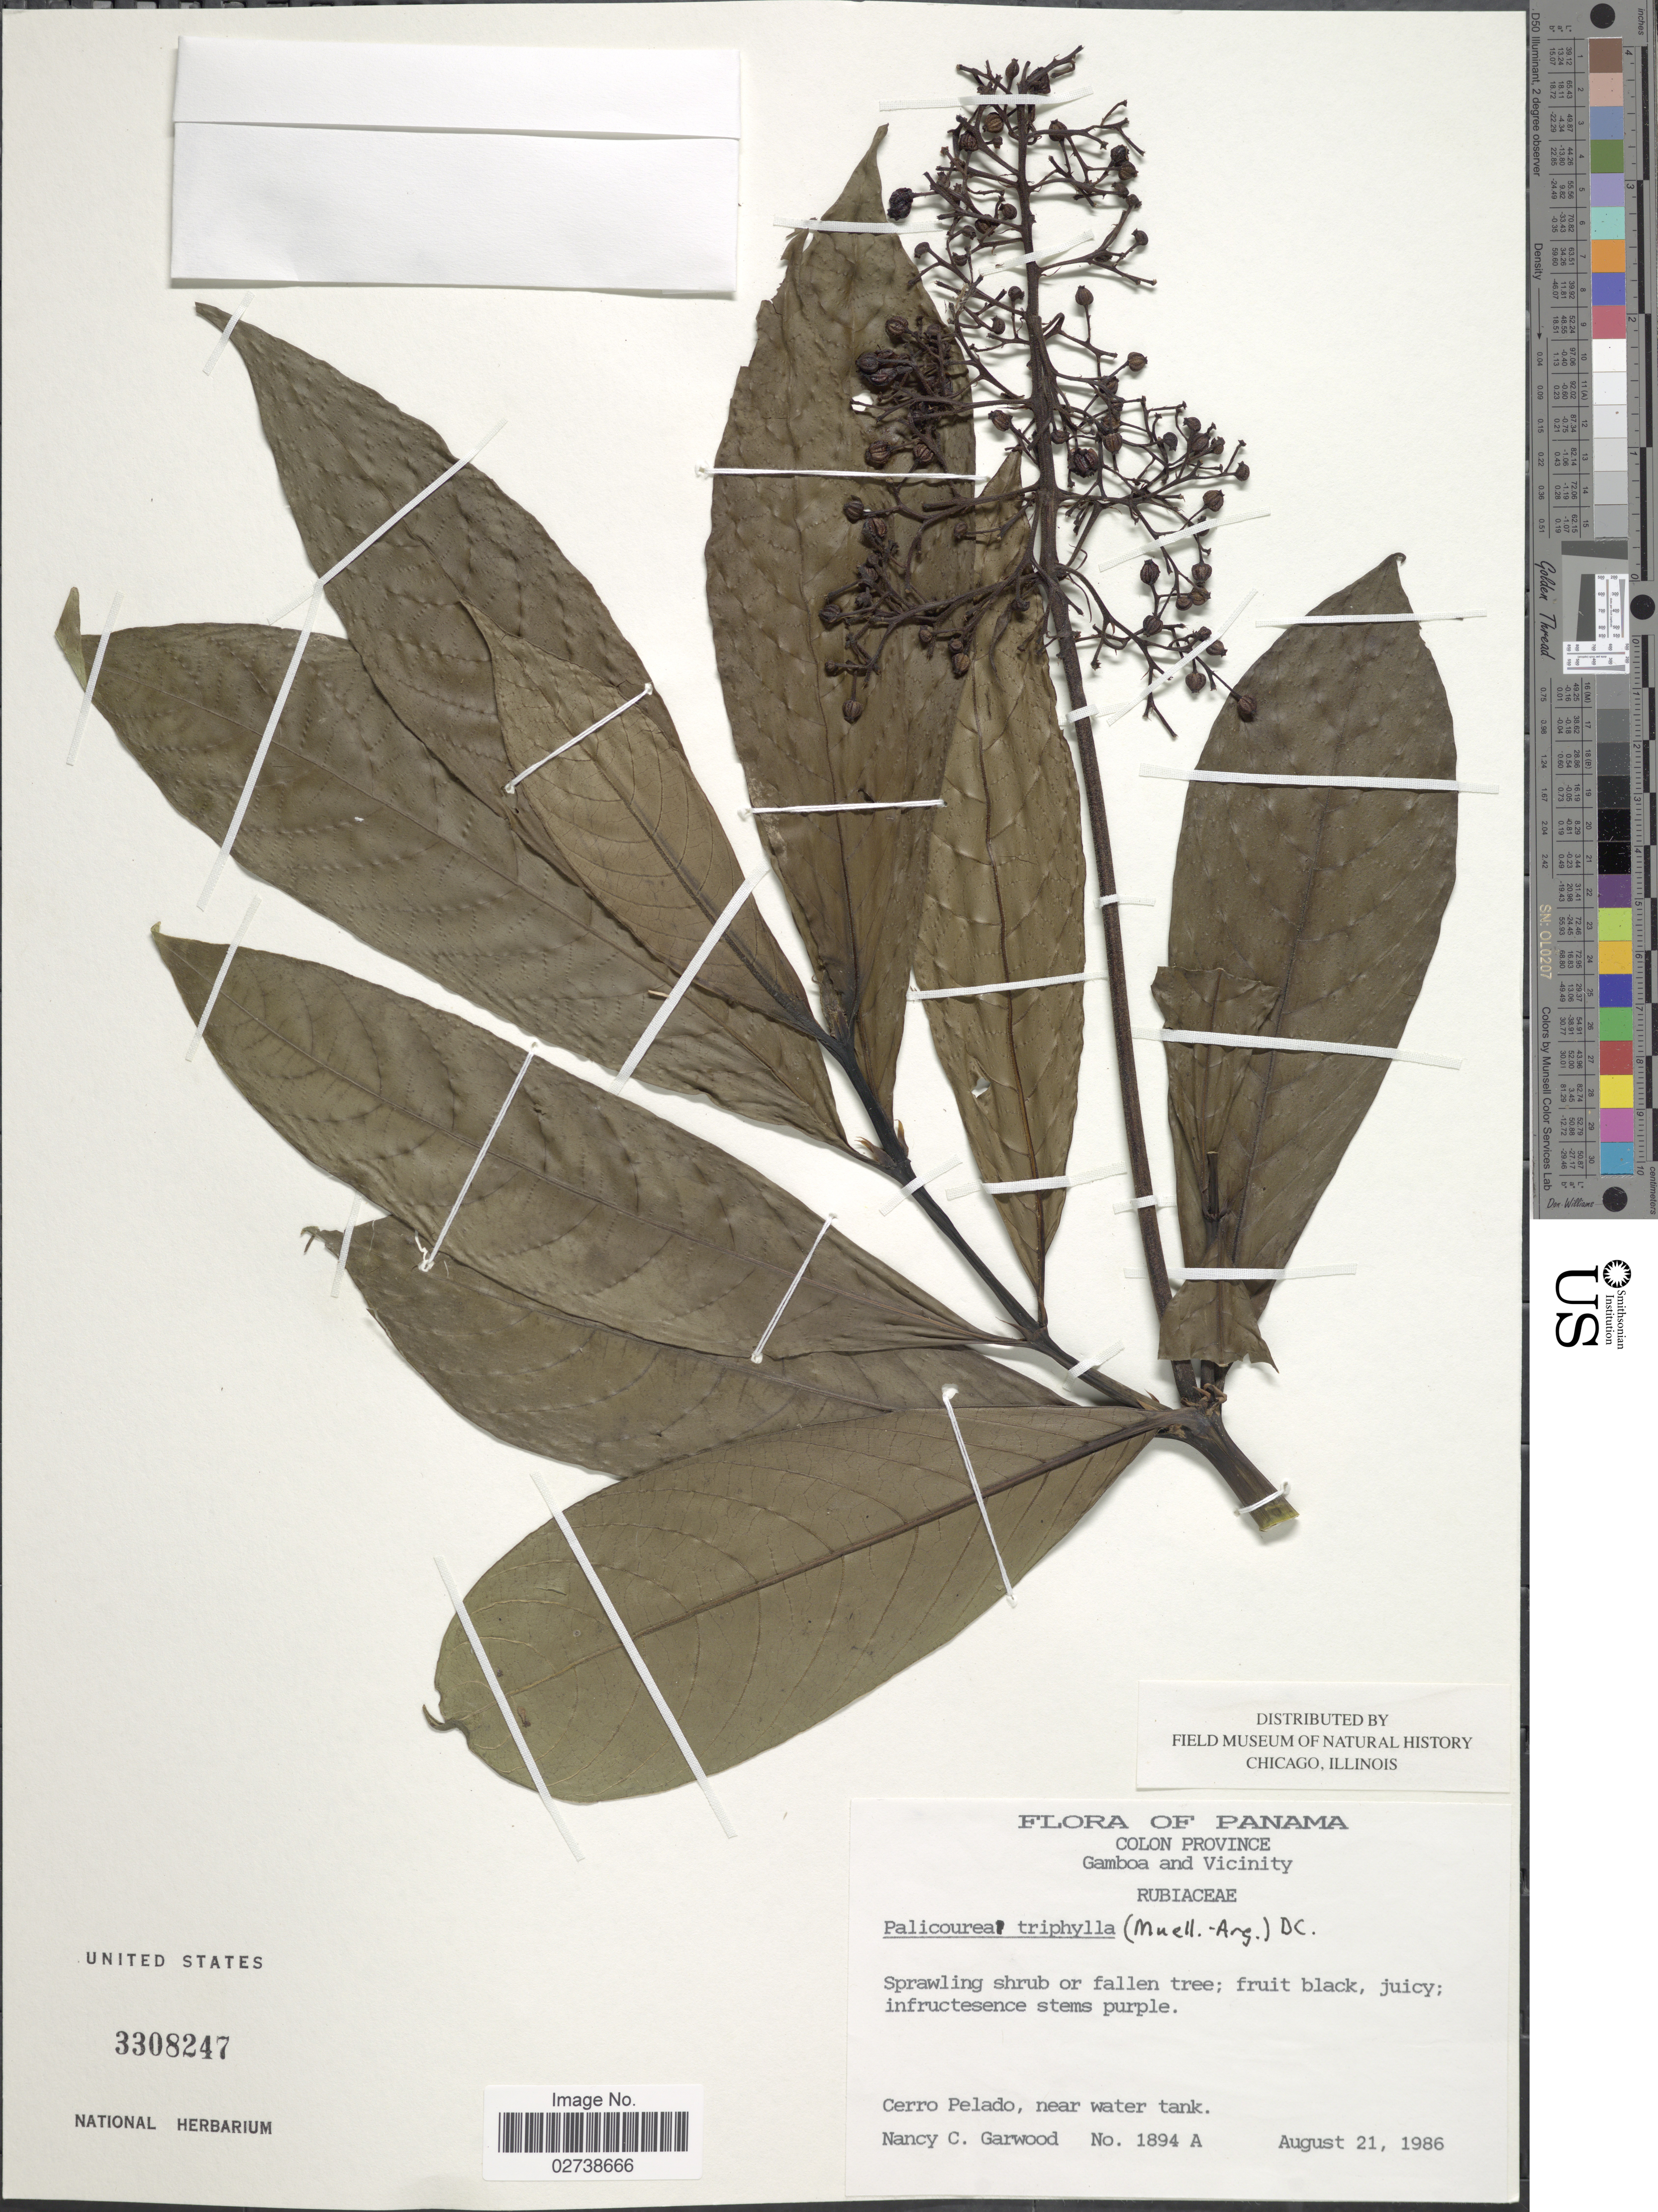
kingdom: Plantae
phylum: Tracheophyta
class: Magnoliopsida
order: Gentianales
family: Rubiaceae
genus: Palicourea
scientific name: Palicourea triphylla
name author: DC.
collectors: N. C. Garwood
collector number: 1894 A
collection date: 1986-08-21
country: Panama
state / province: Colón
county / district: Canal Zone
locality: Gamboa and Vicinity, cerro Pelado, near water tank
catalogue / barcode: US 3308247